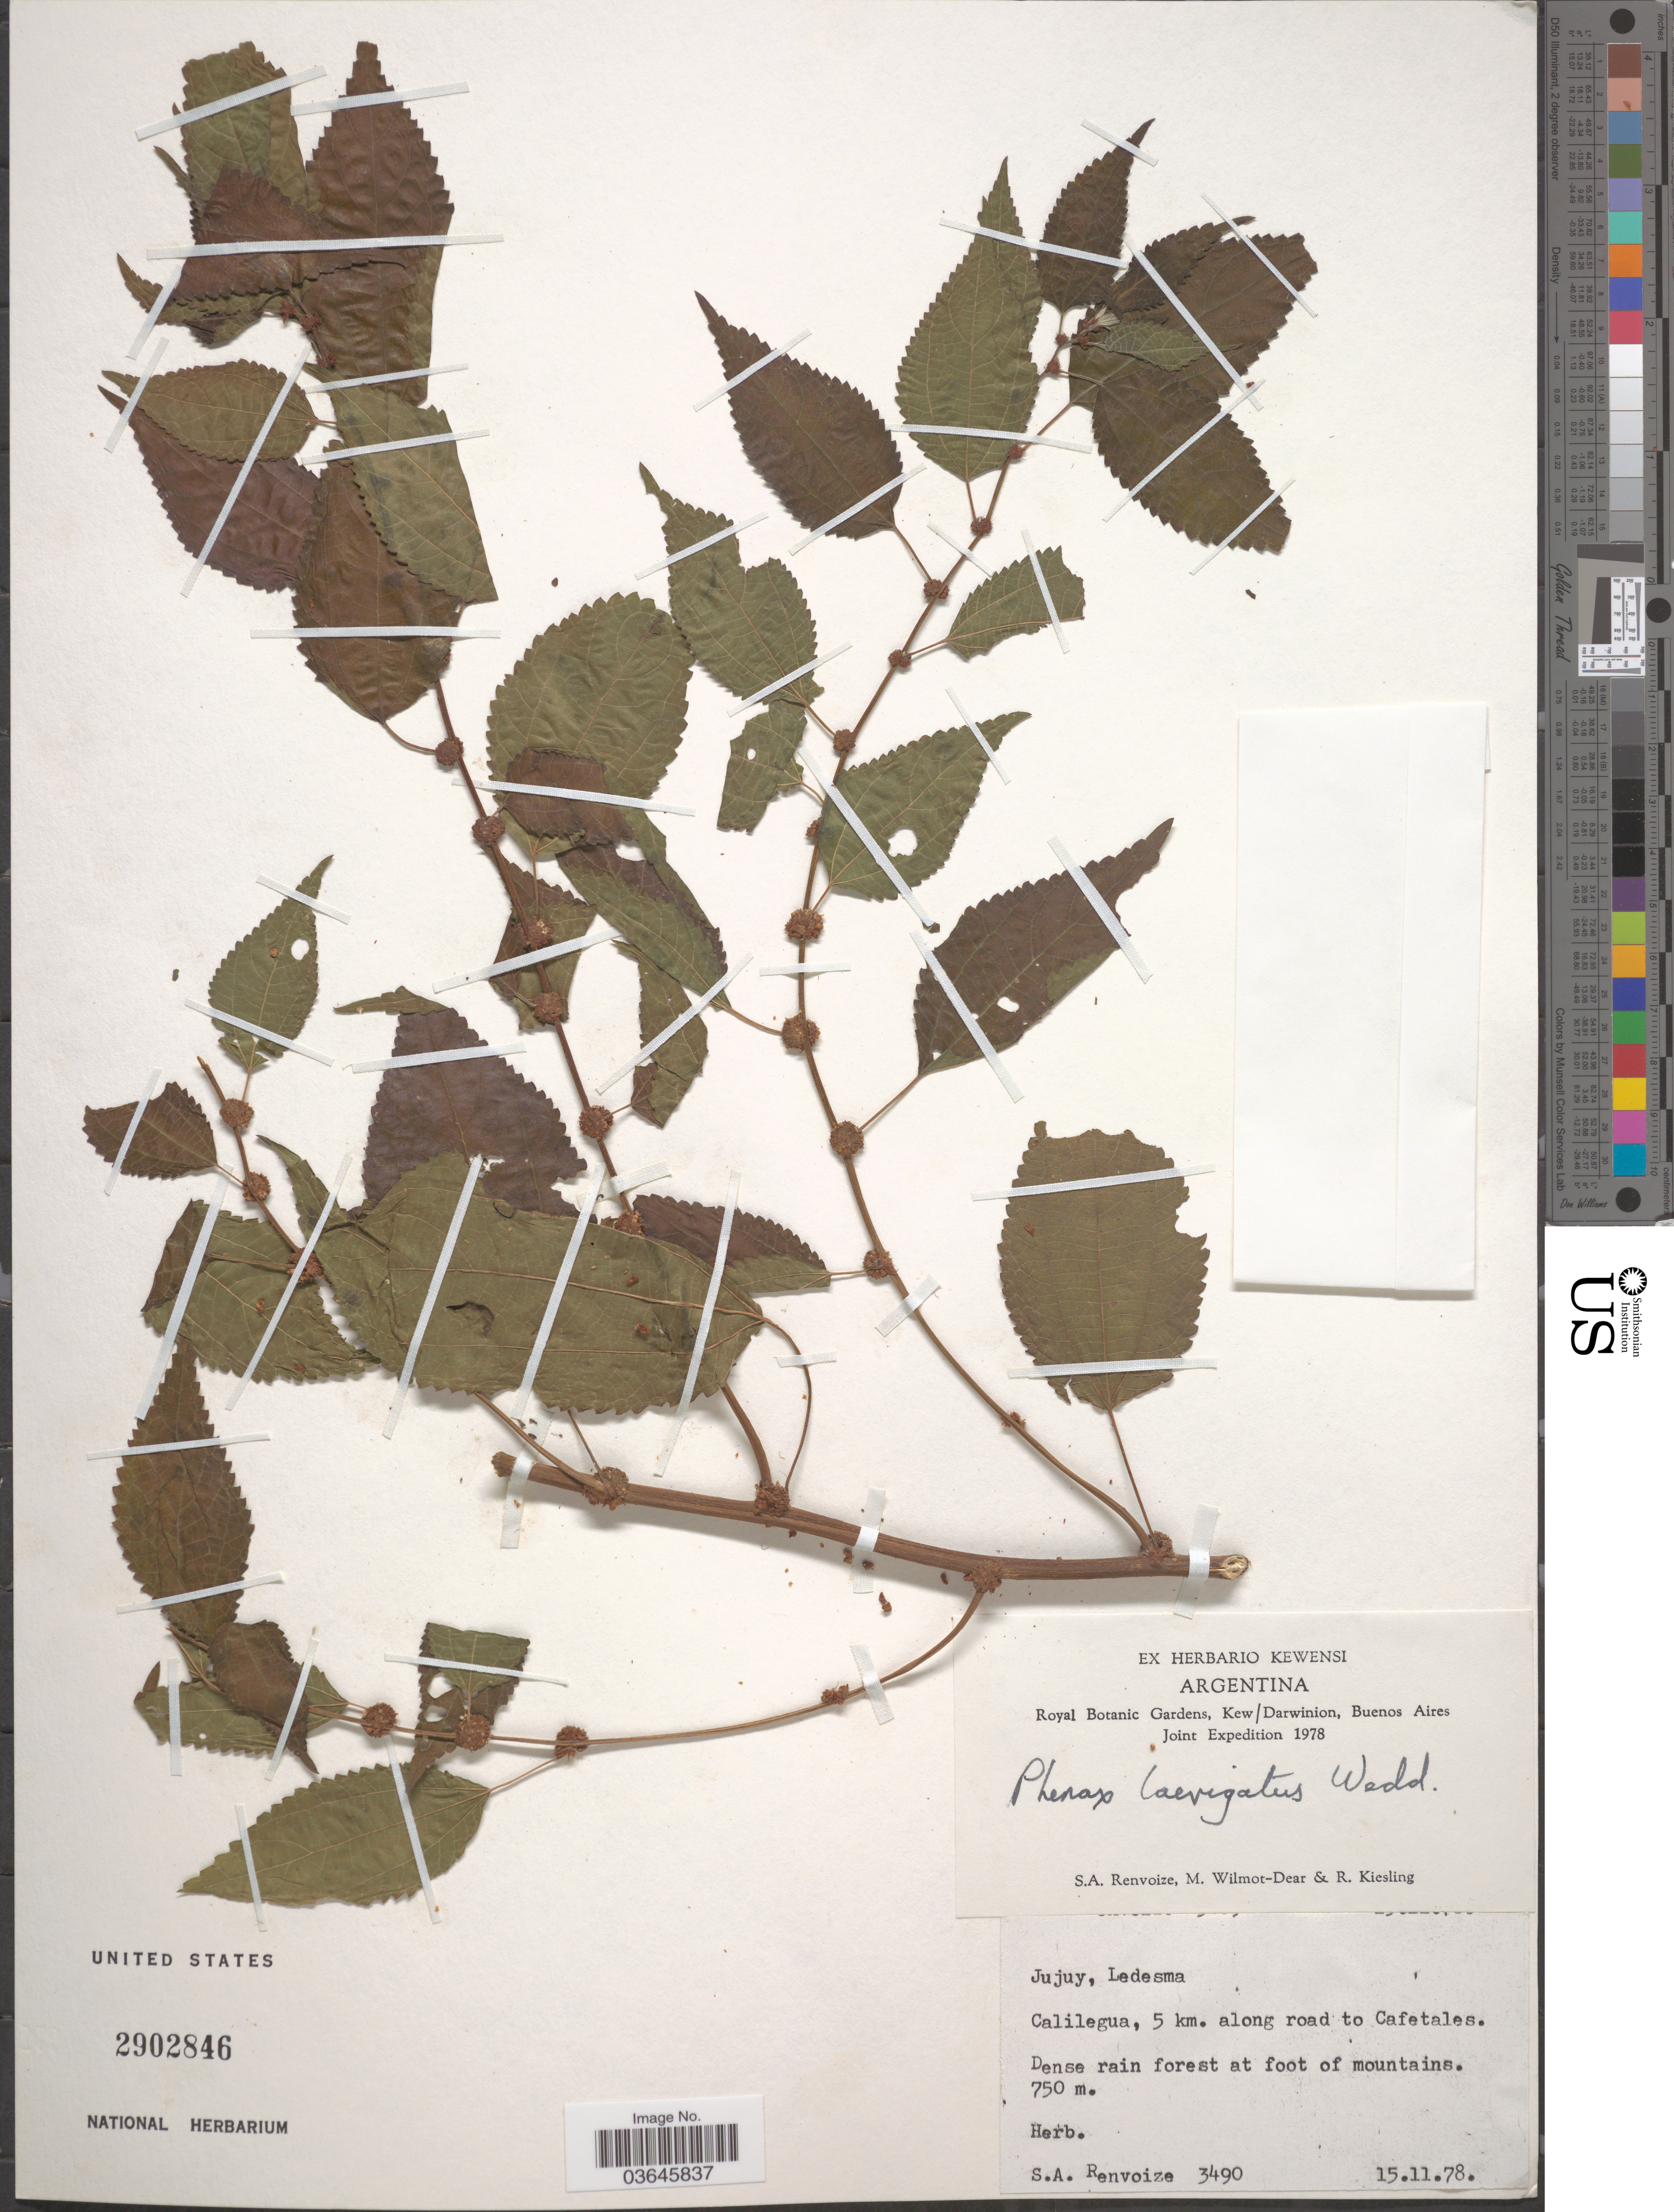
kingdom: Plantae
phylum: Tracheophyta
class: Magnoliopsida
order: Rosales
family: Urticaceae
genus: Phenax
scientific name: Phenax laevigatus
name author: Wedd.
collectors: S. A. Renvoize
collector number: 3490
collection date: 1978-11-15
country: Argentina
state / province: Jujuy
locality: Ledesma, Calilegua, 5 km. along road to Cafetales.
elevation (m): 750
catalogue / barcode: US 2902846